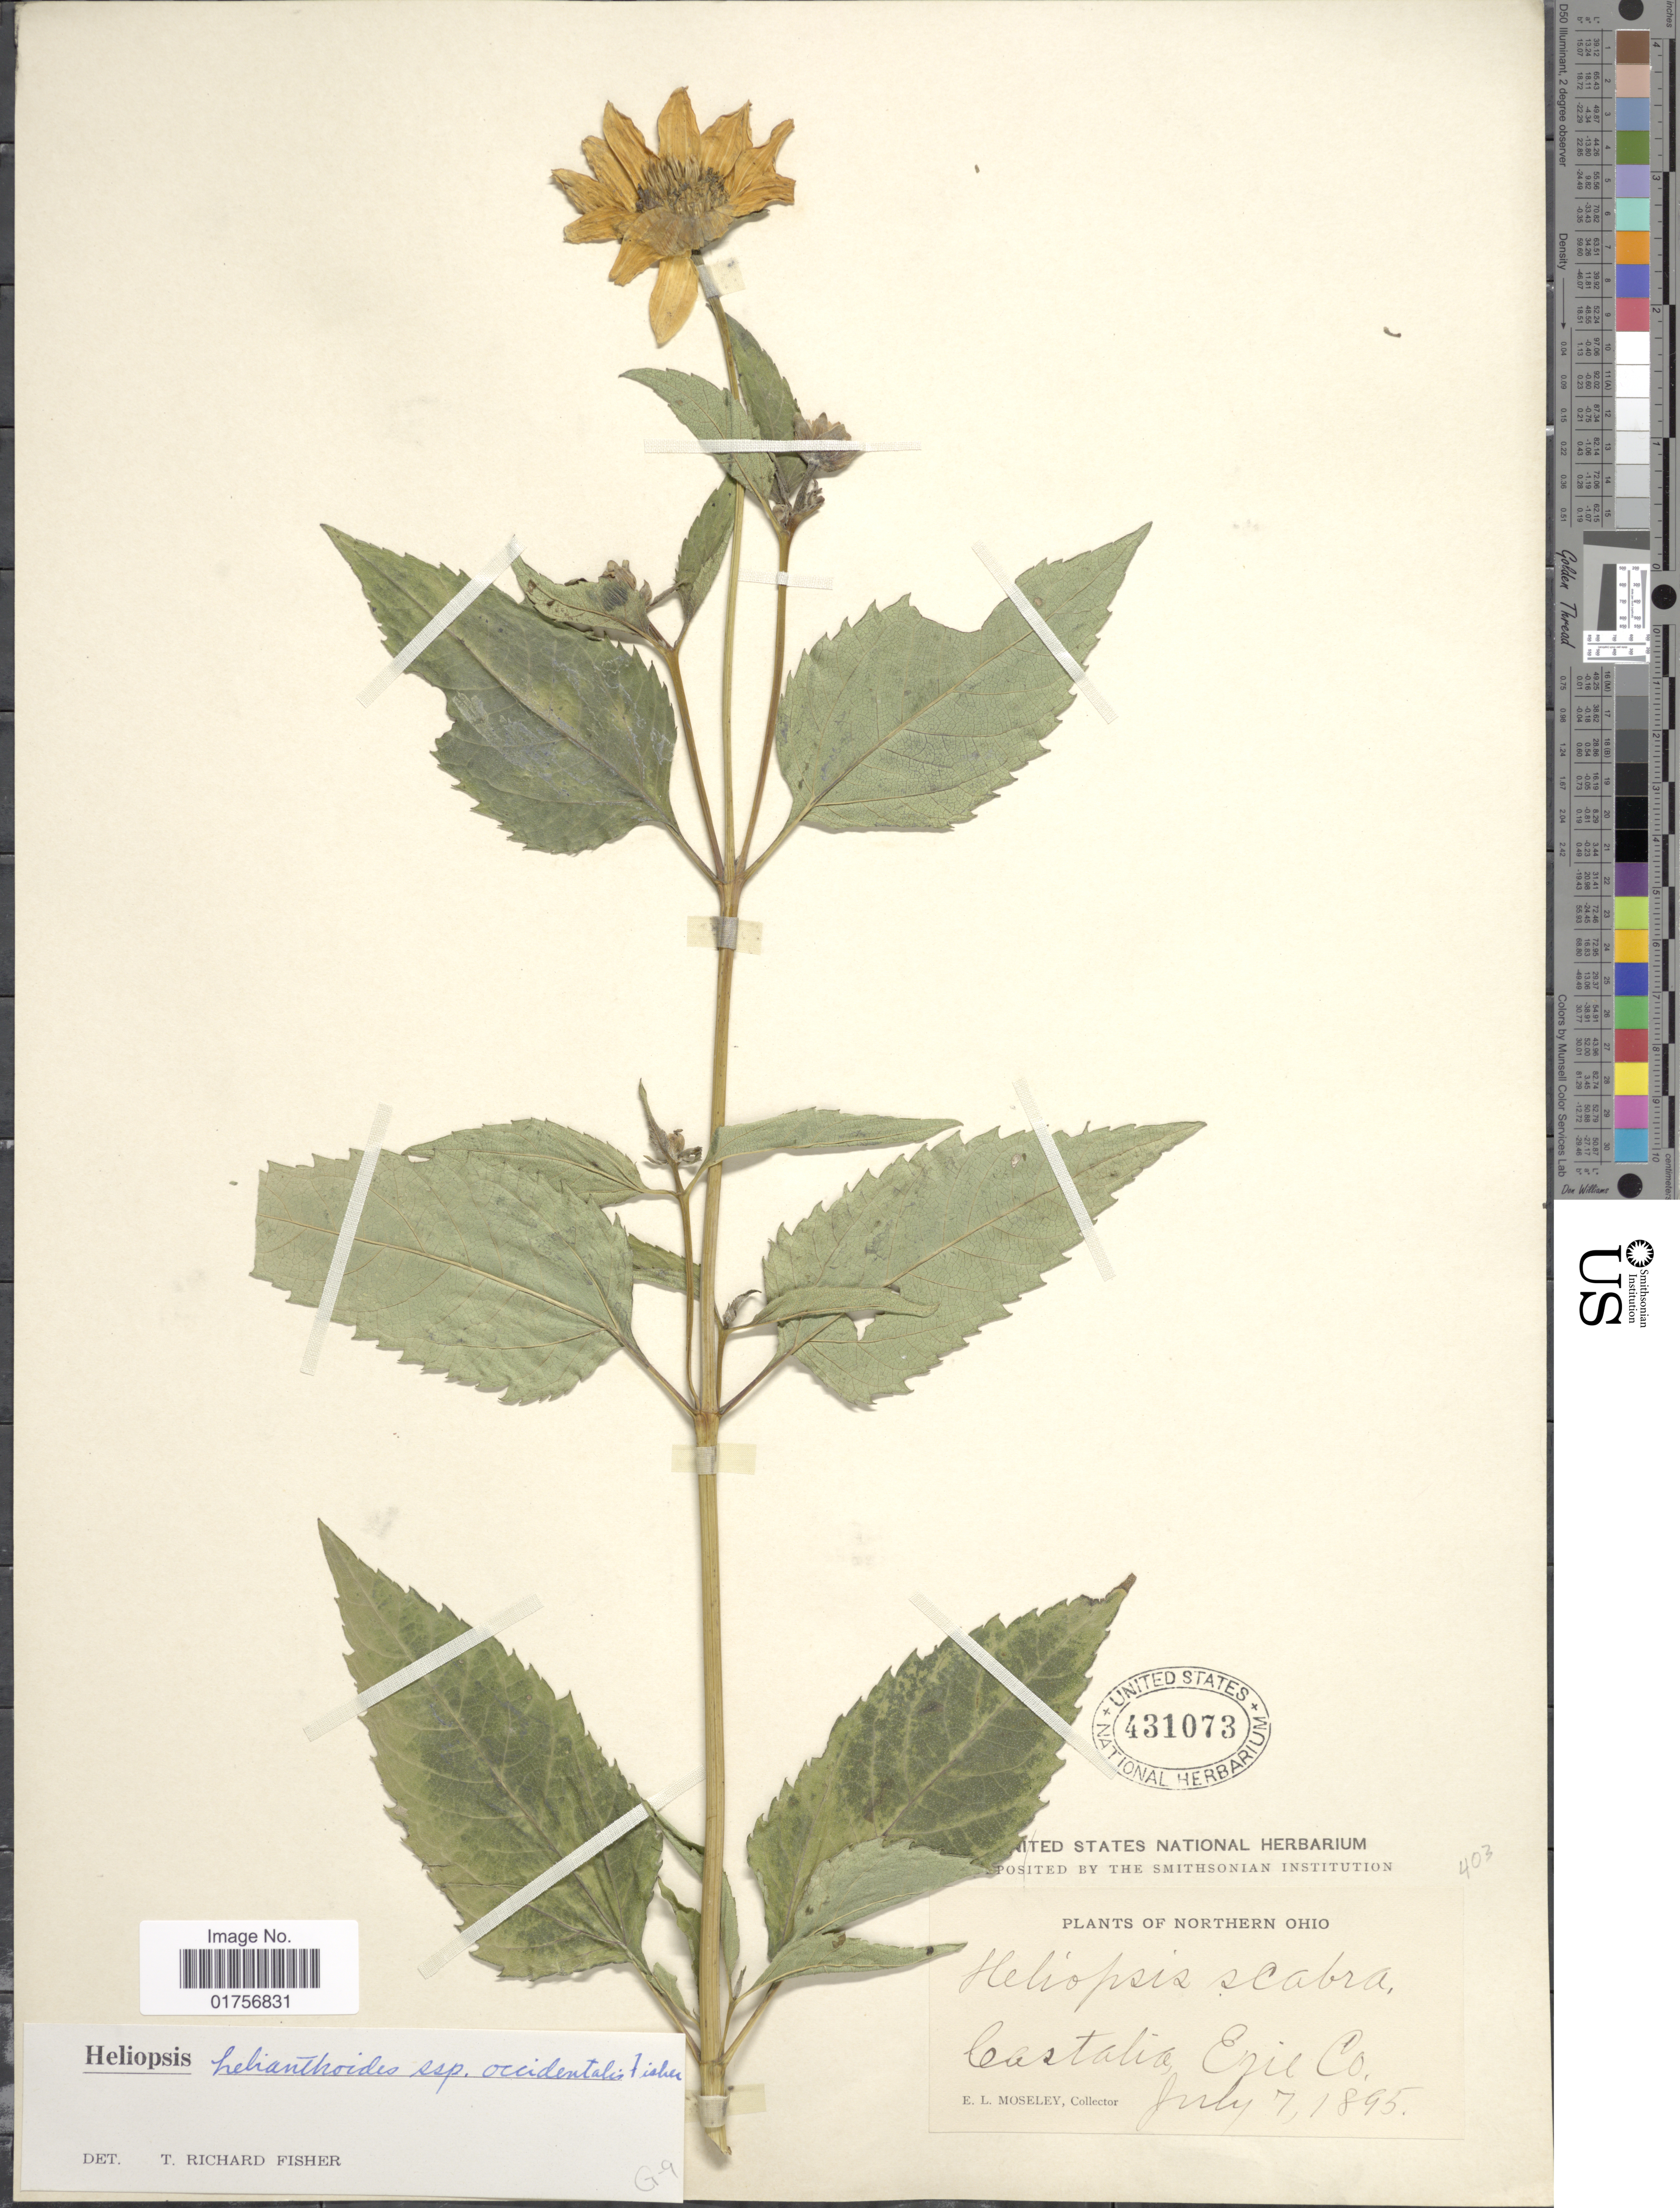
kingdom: Plantae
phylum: Tracheophyta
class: Magnoliopsida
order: Asterales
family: Asteraceae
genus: Heliopsis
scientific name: Heliopsis helianthoides subsp. occidentalis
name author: T.R. Fisher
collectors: E. Moseley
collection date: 1895-07-07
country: United States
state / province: Ohio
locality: Northern Ohio, Castalia, Erie Co.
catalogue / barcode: US 431073